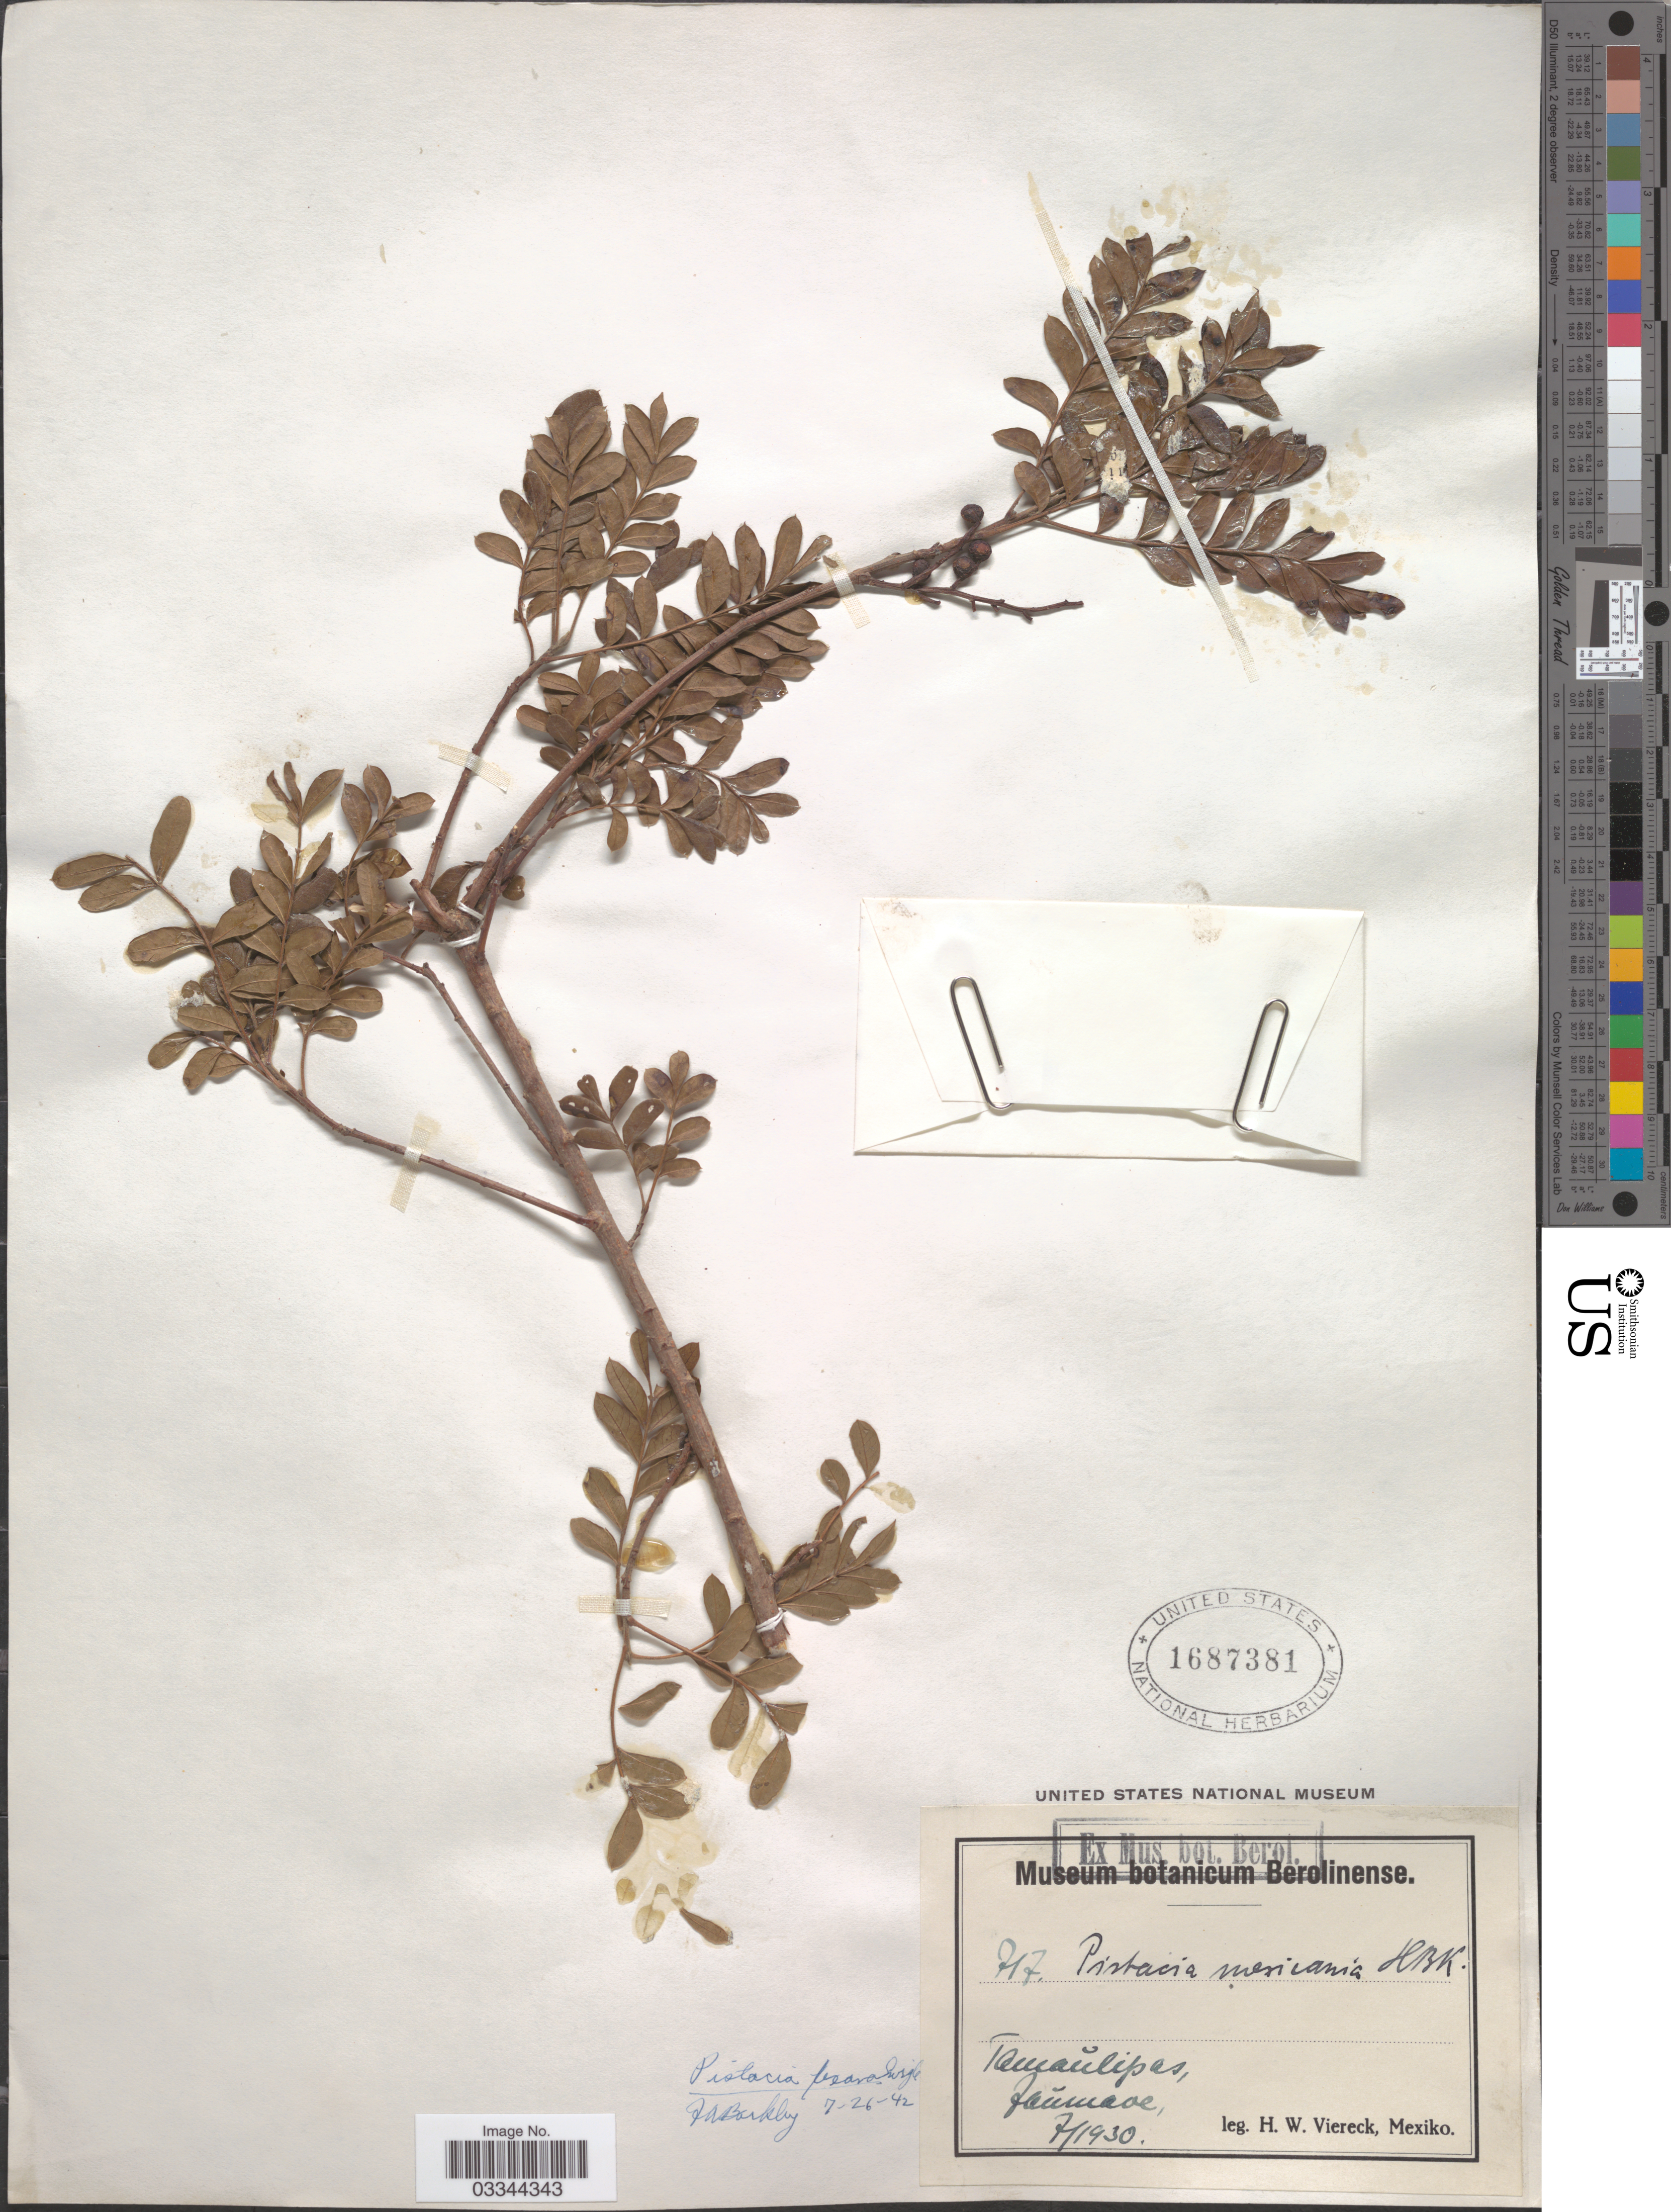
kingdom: Plantae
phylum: Tracheophyta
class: Magnoliopsida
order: Sapindales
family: Anacardiaceae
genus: Pistacia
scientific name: Pistacia mexicana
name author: Kunth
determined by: Mitchell, John D.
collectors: H. W. Viereck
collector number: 717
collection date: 1930-07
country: Mexico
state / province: Tamaulipas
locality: Jaumave.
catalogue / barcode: US 1687381